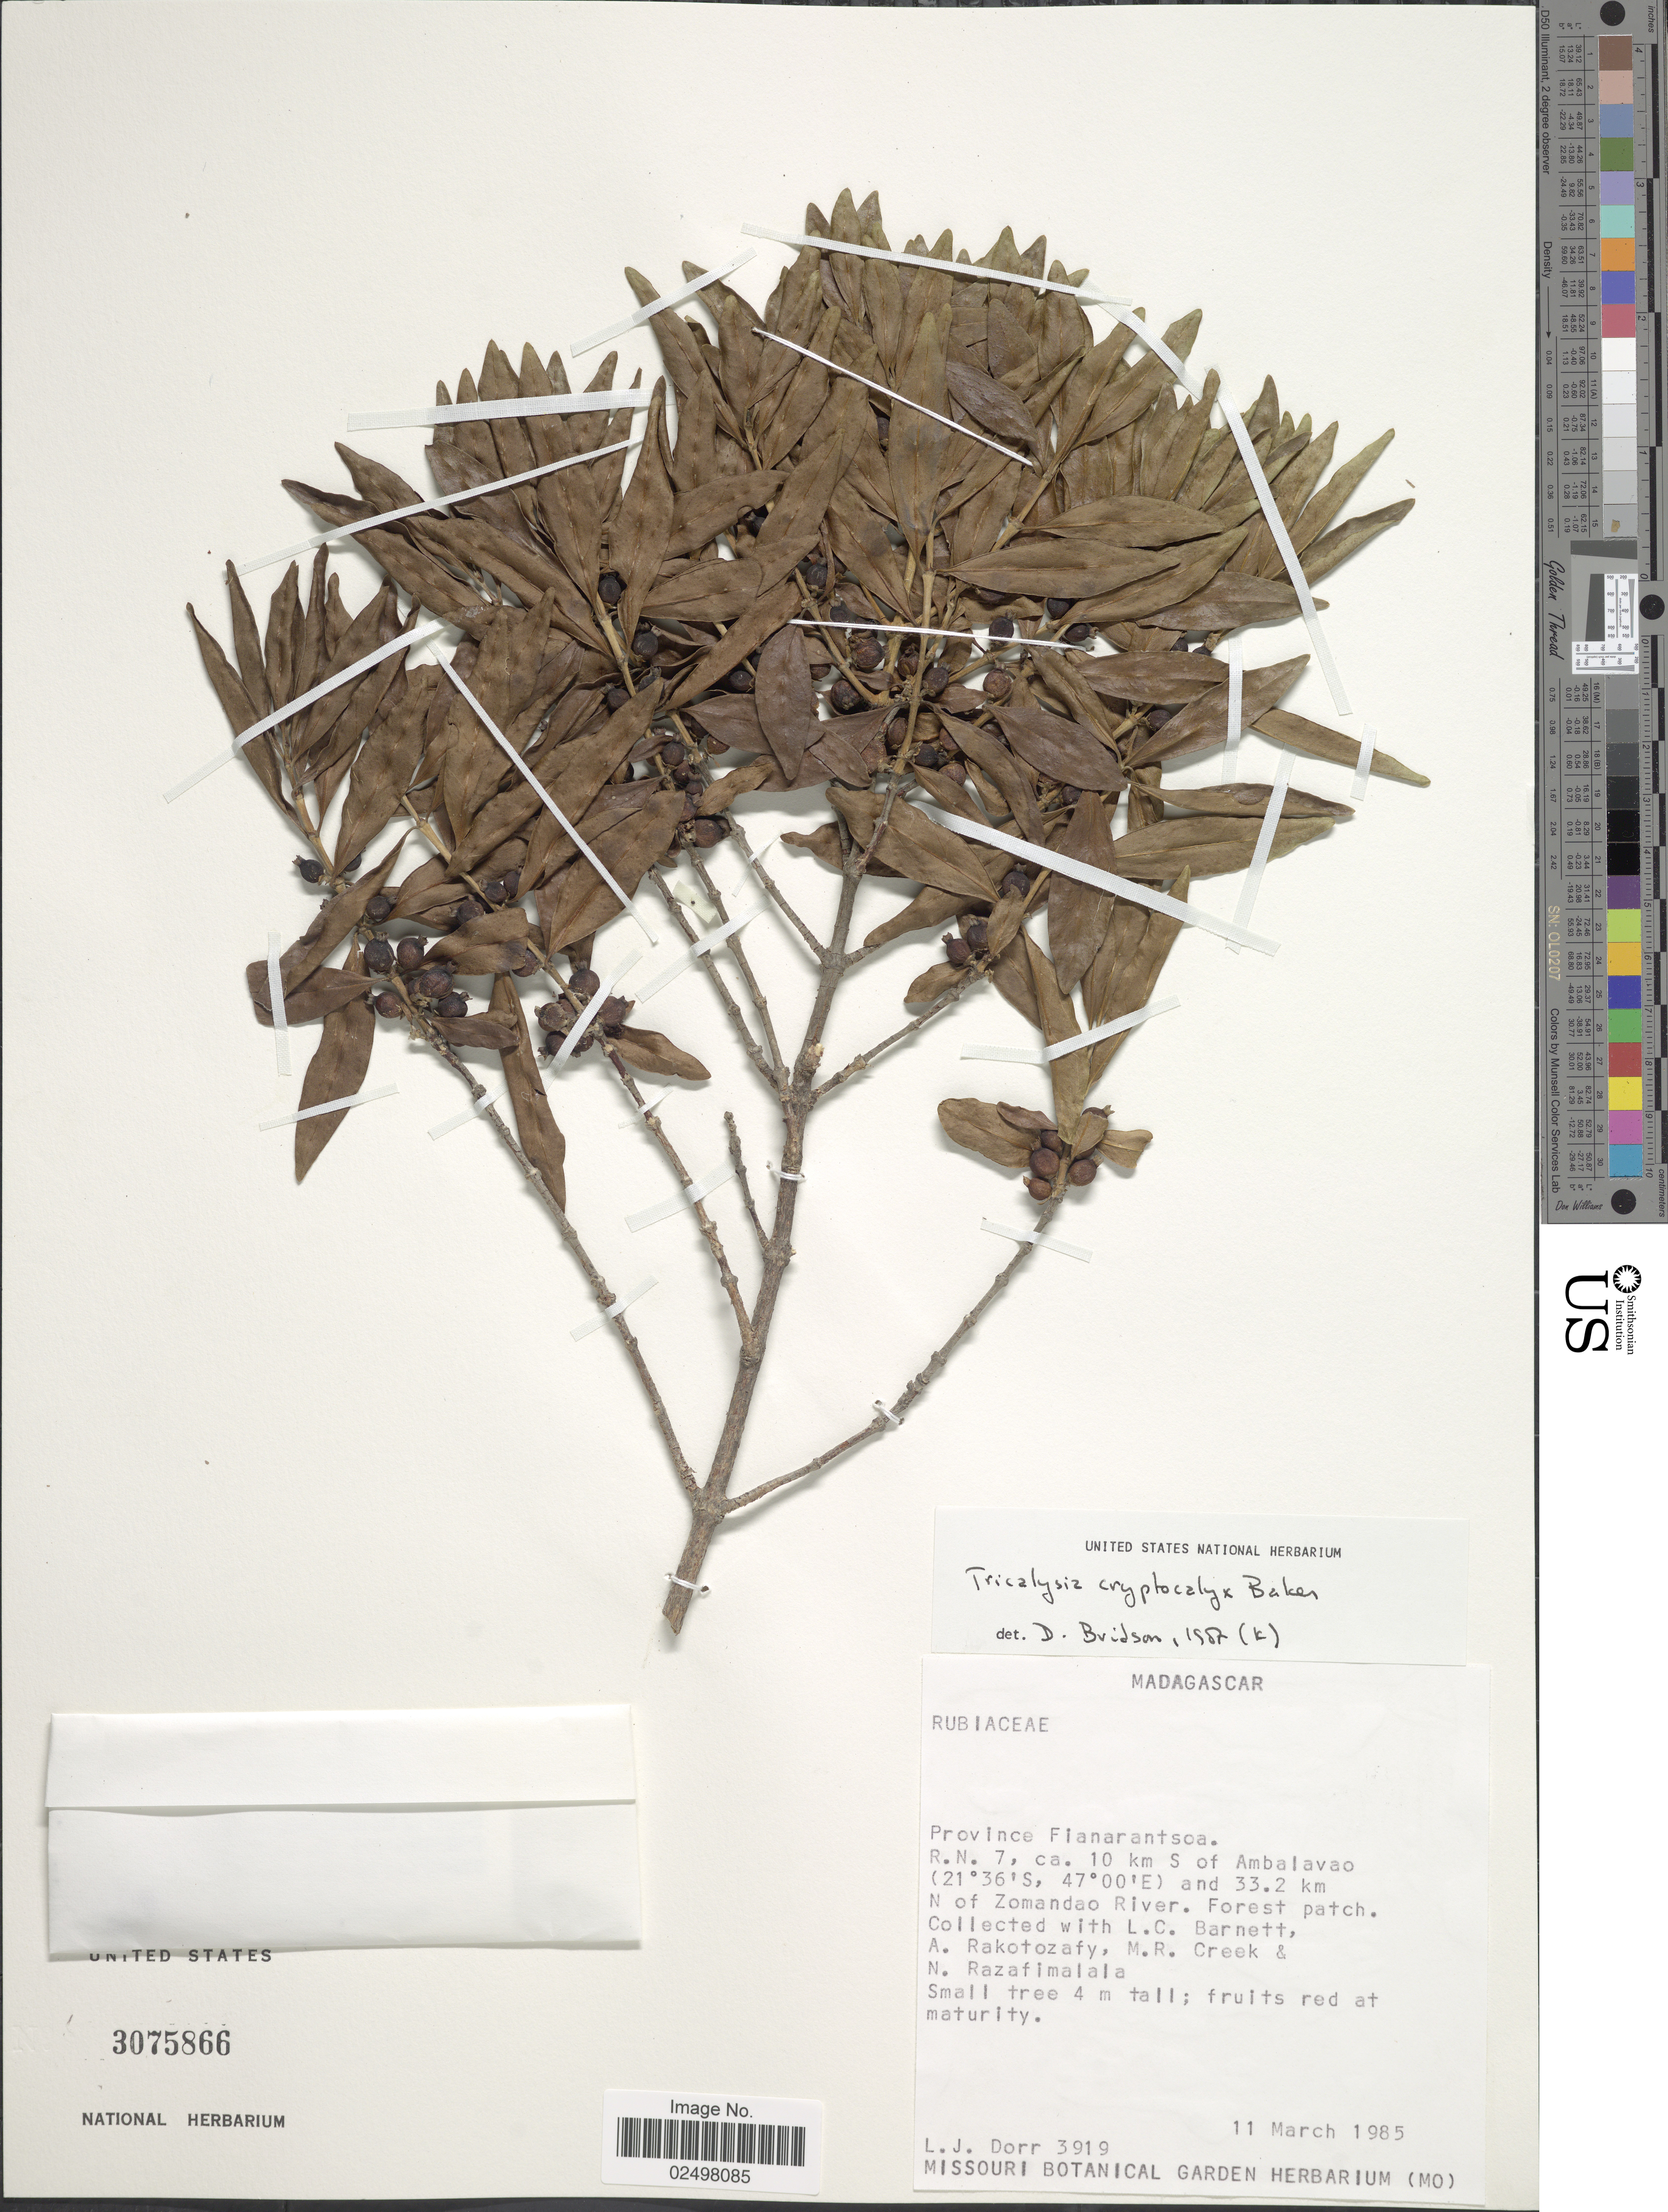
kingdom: Plantae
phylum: Tracheophyta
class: Magnoliopsida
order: Gentianales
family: Rubiaceae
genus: Tricalysia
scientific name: Tricalysia cryptocalyx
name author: Baker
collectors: L. J. Dorr, L. C. Barnett, A. Rakotozafy, M. Creek & N. Razafimalala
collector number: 3919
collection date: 1985-03-11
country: Madagascar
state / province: Haute Matsiatra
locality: R.N. 7, ca.10 km S of Ambalavao and 33.2 km N of Zomandao River, Forest patch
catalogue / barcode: US 3075866